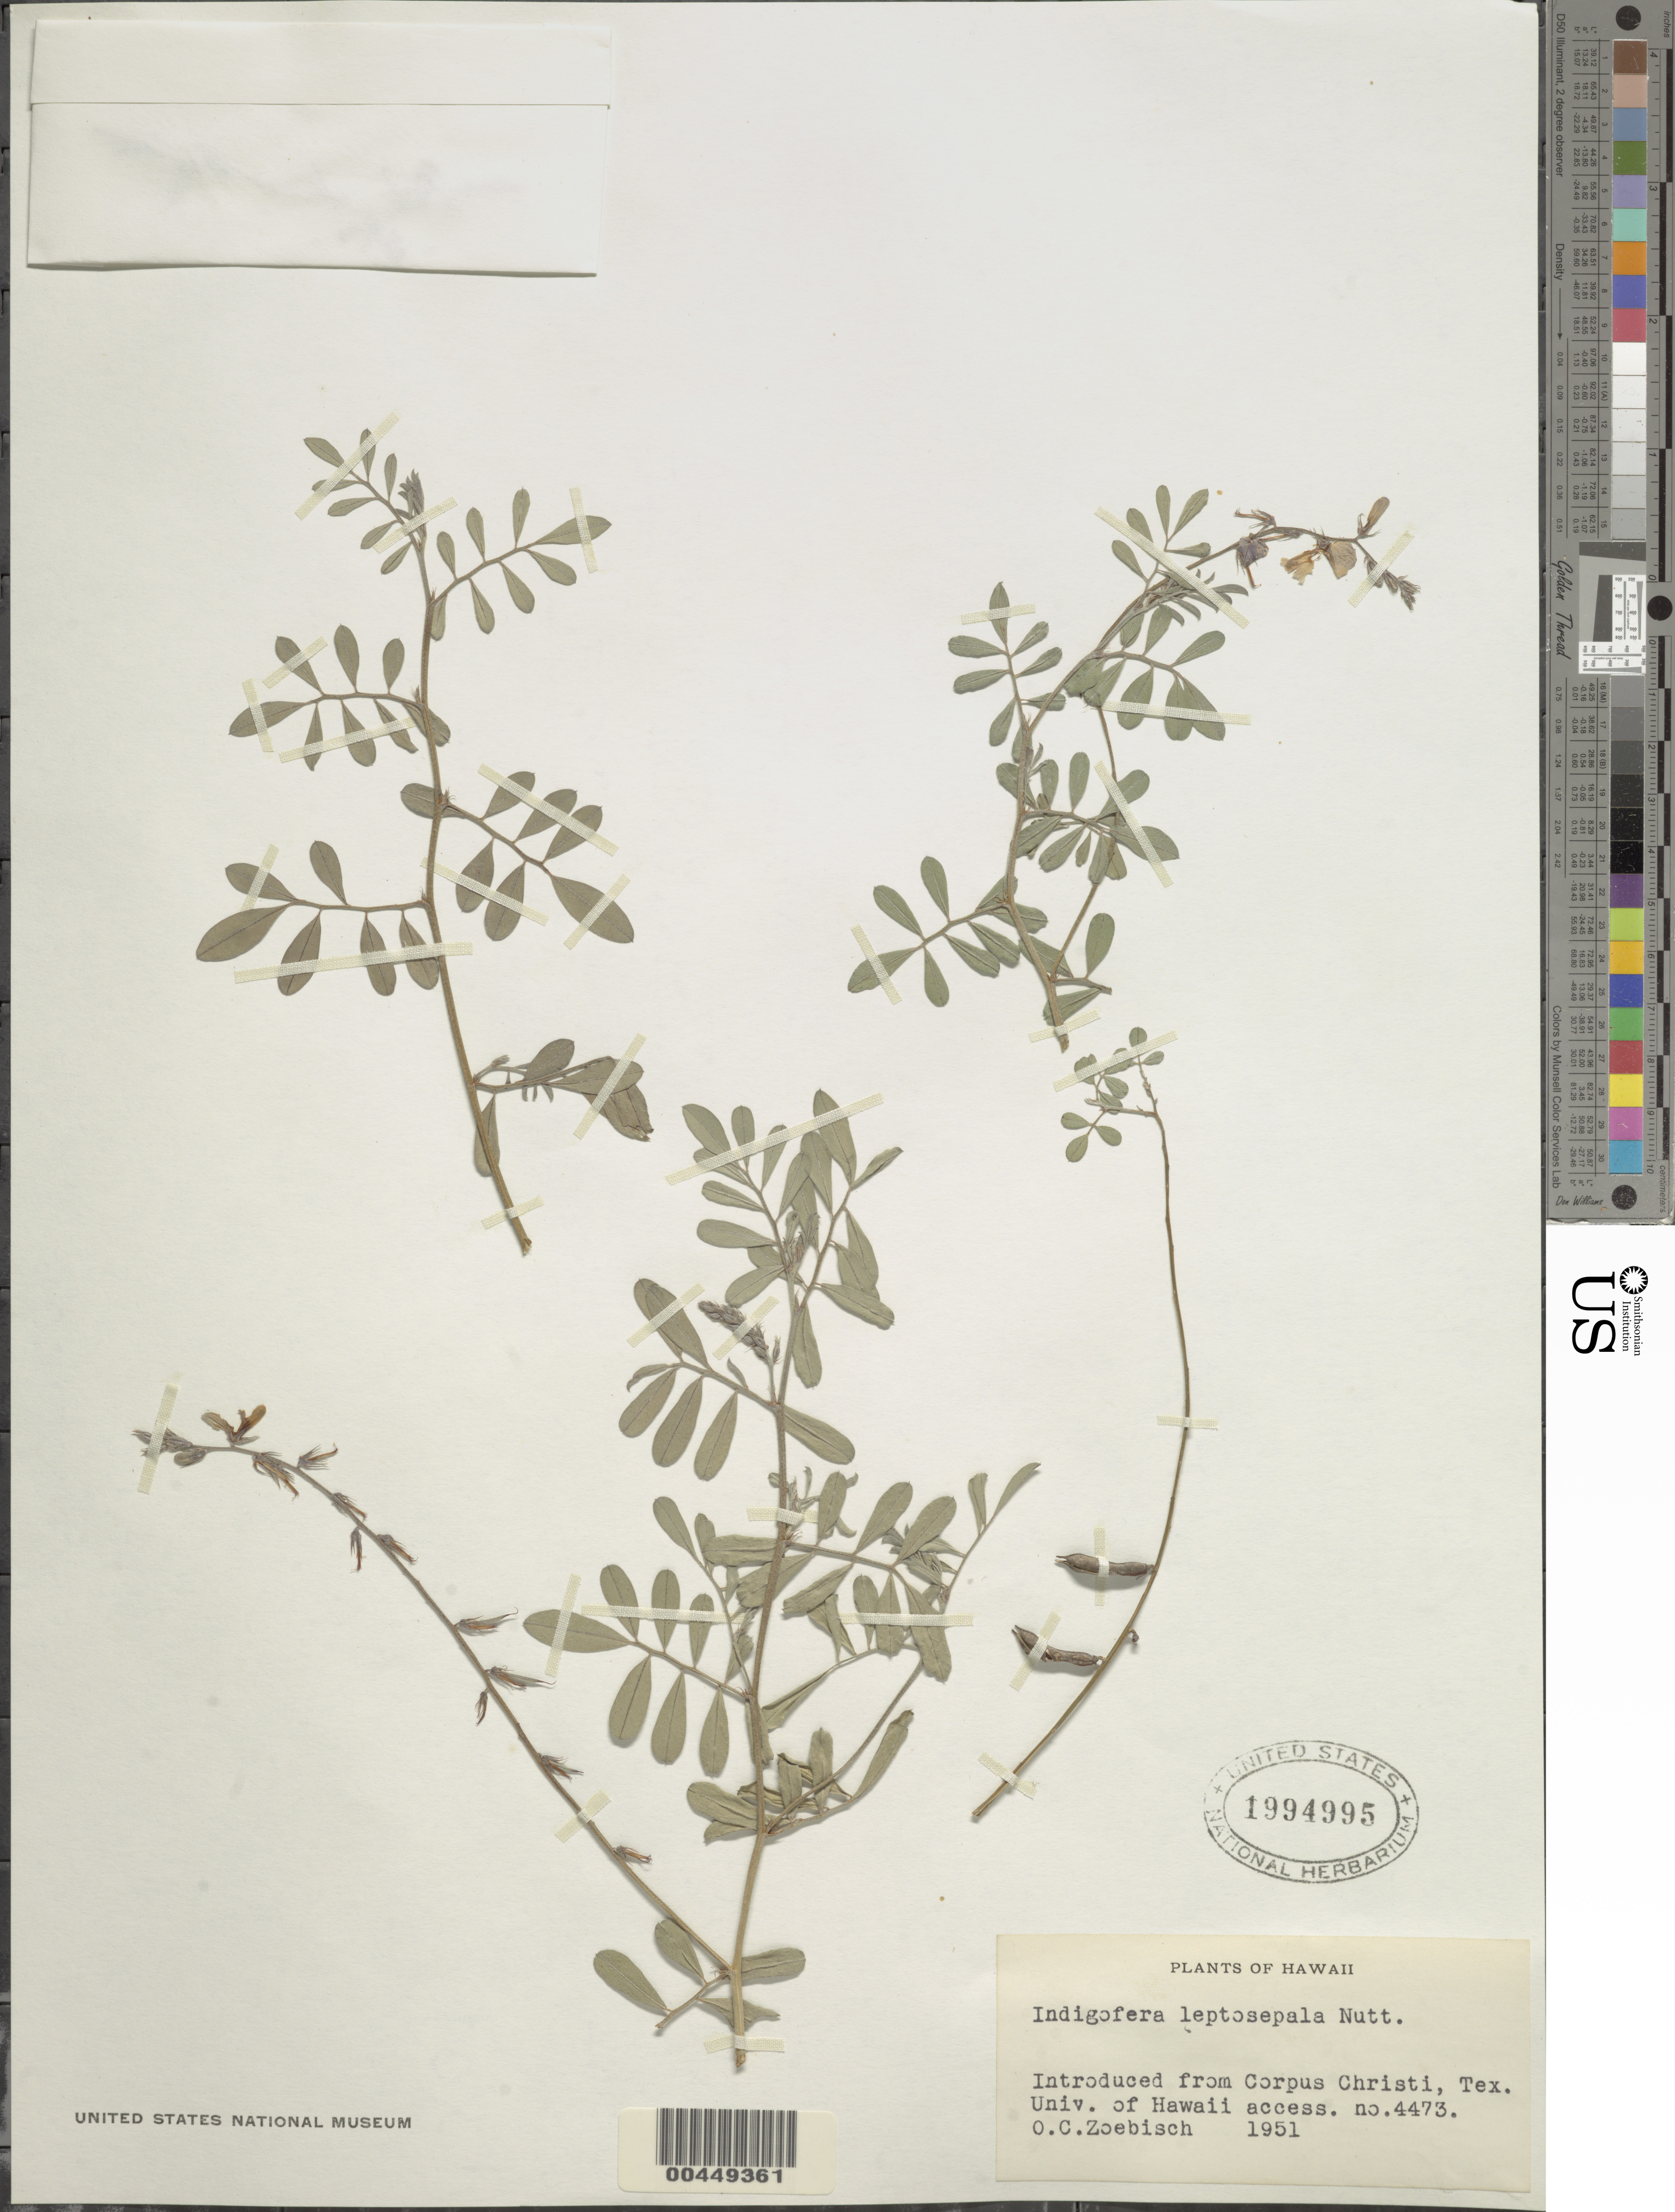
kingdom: Plantae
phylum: Tracheophyta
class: Magnoliopsida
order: Fabales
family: Fabaceae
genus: Indigofera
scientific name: Indigofera leptosepala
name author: Nutt.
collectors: O. Zoebisch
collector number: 4473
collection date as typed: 1951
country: United States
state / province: Hawaii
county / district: Hawaii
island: Hawaii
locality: University of Hawaii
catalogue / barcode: US 1994995